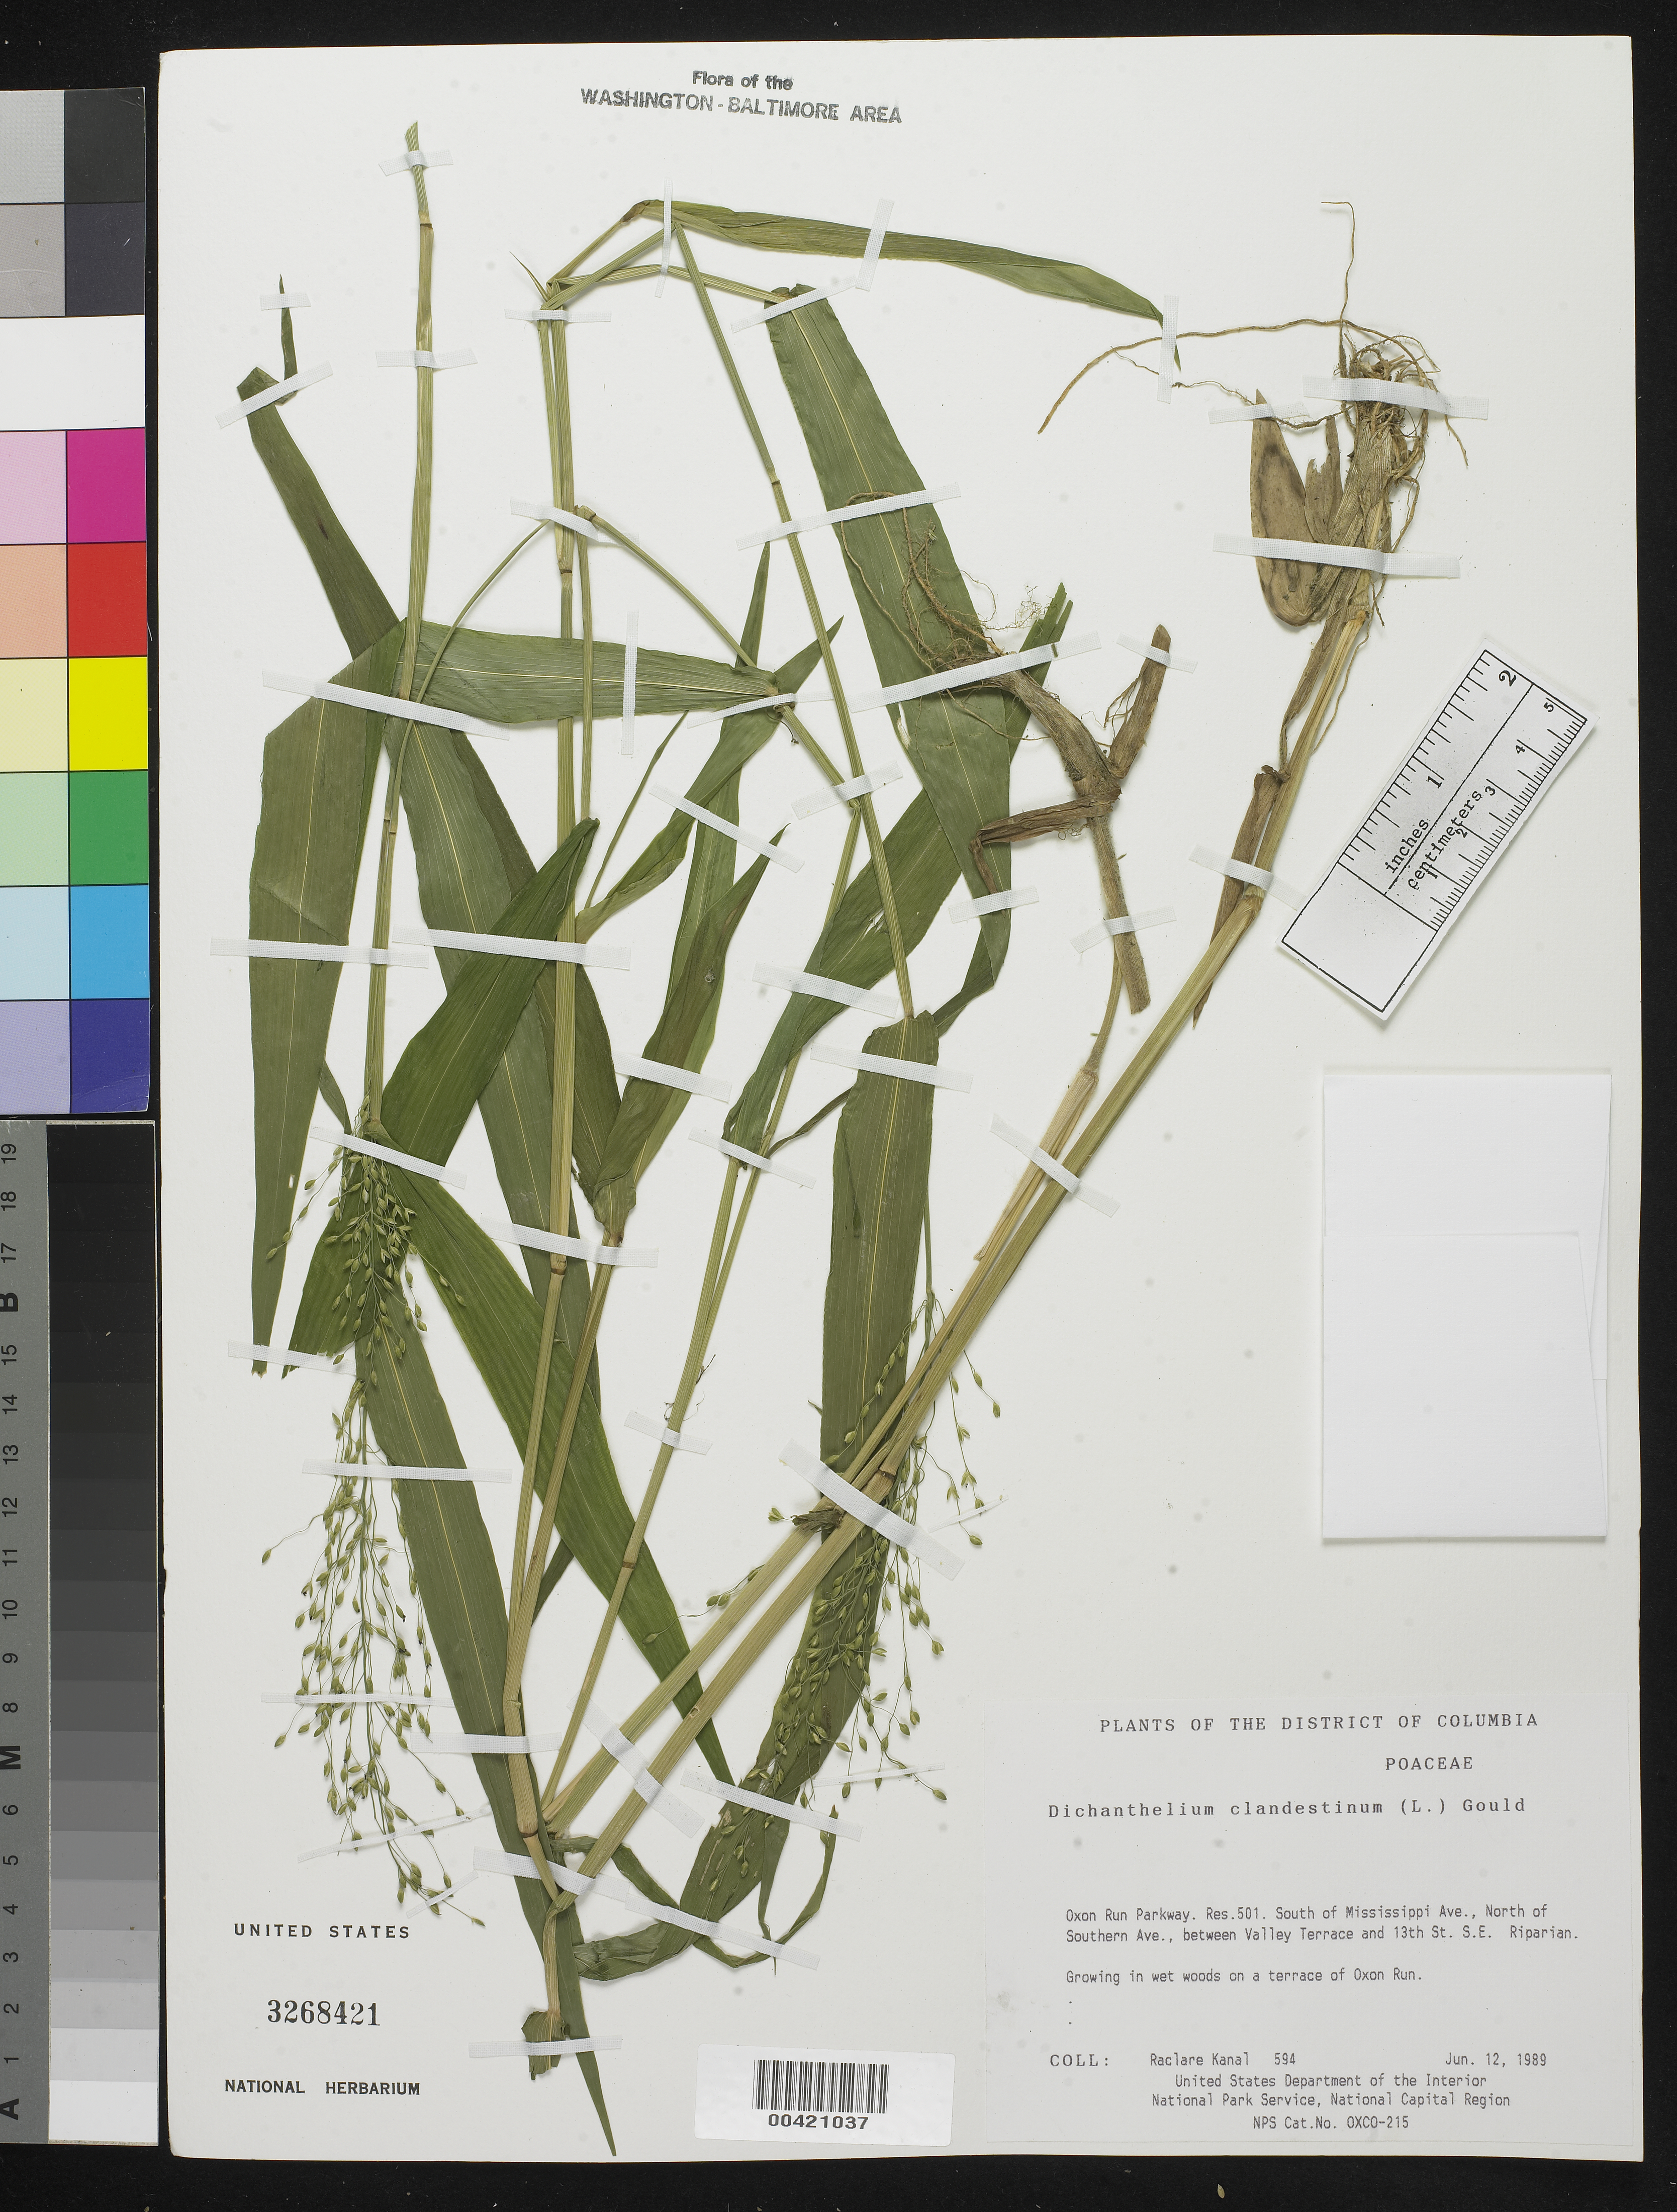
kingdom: Plantae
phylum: Tracheophyta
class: Liliopsida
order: Poales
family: Poaceae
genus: Dichanthelium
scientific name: Dichanthelium clandestinum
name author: (L.) Gould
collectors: R. Kanal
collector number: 594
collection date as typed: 12 Jun 1989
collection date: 1989-06-12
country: United States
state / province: District of Columbia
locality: Oxon Run Parkway, S of Mississippi Ave, N of Southern Ave, between Valley Terrace and 13th St, SE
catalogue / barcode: US 3268421